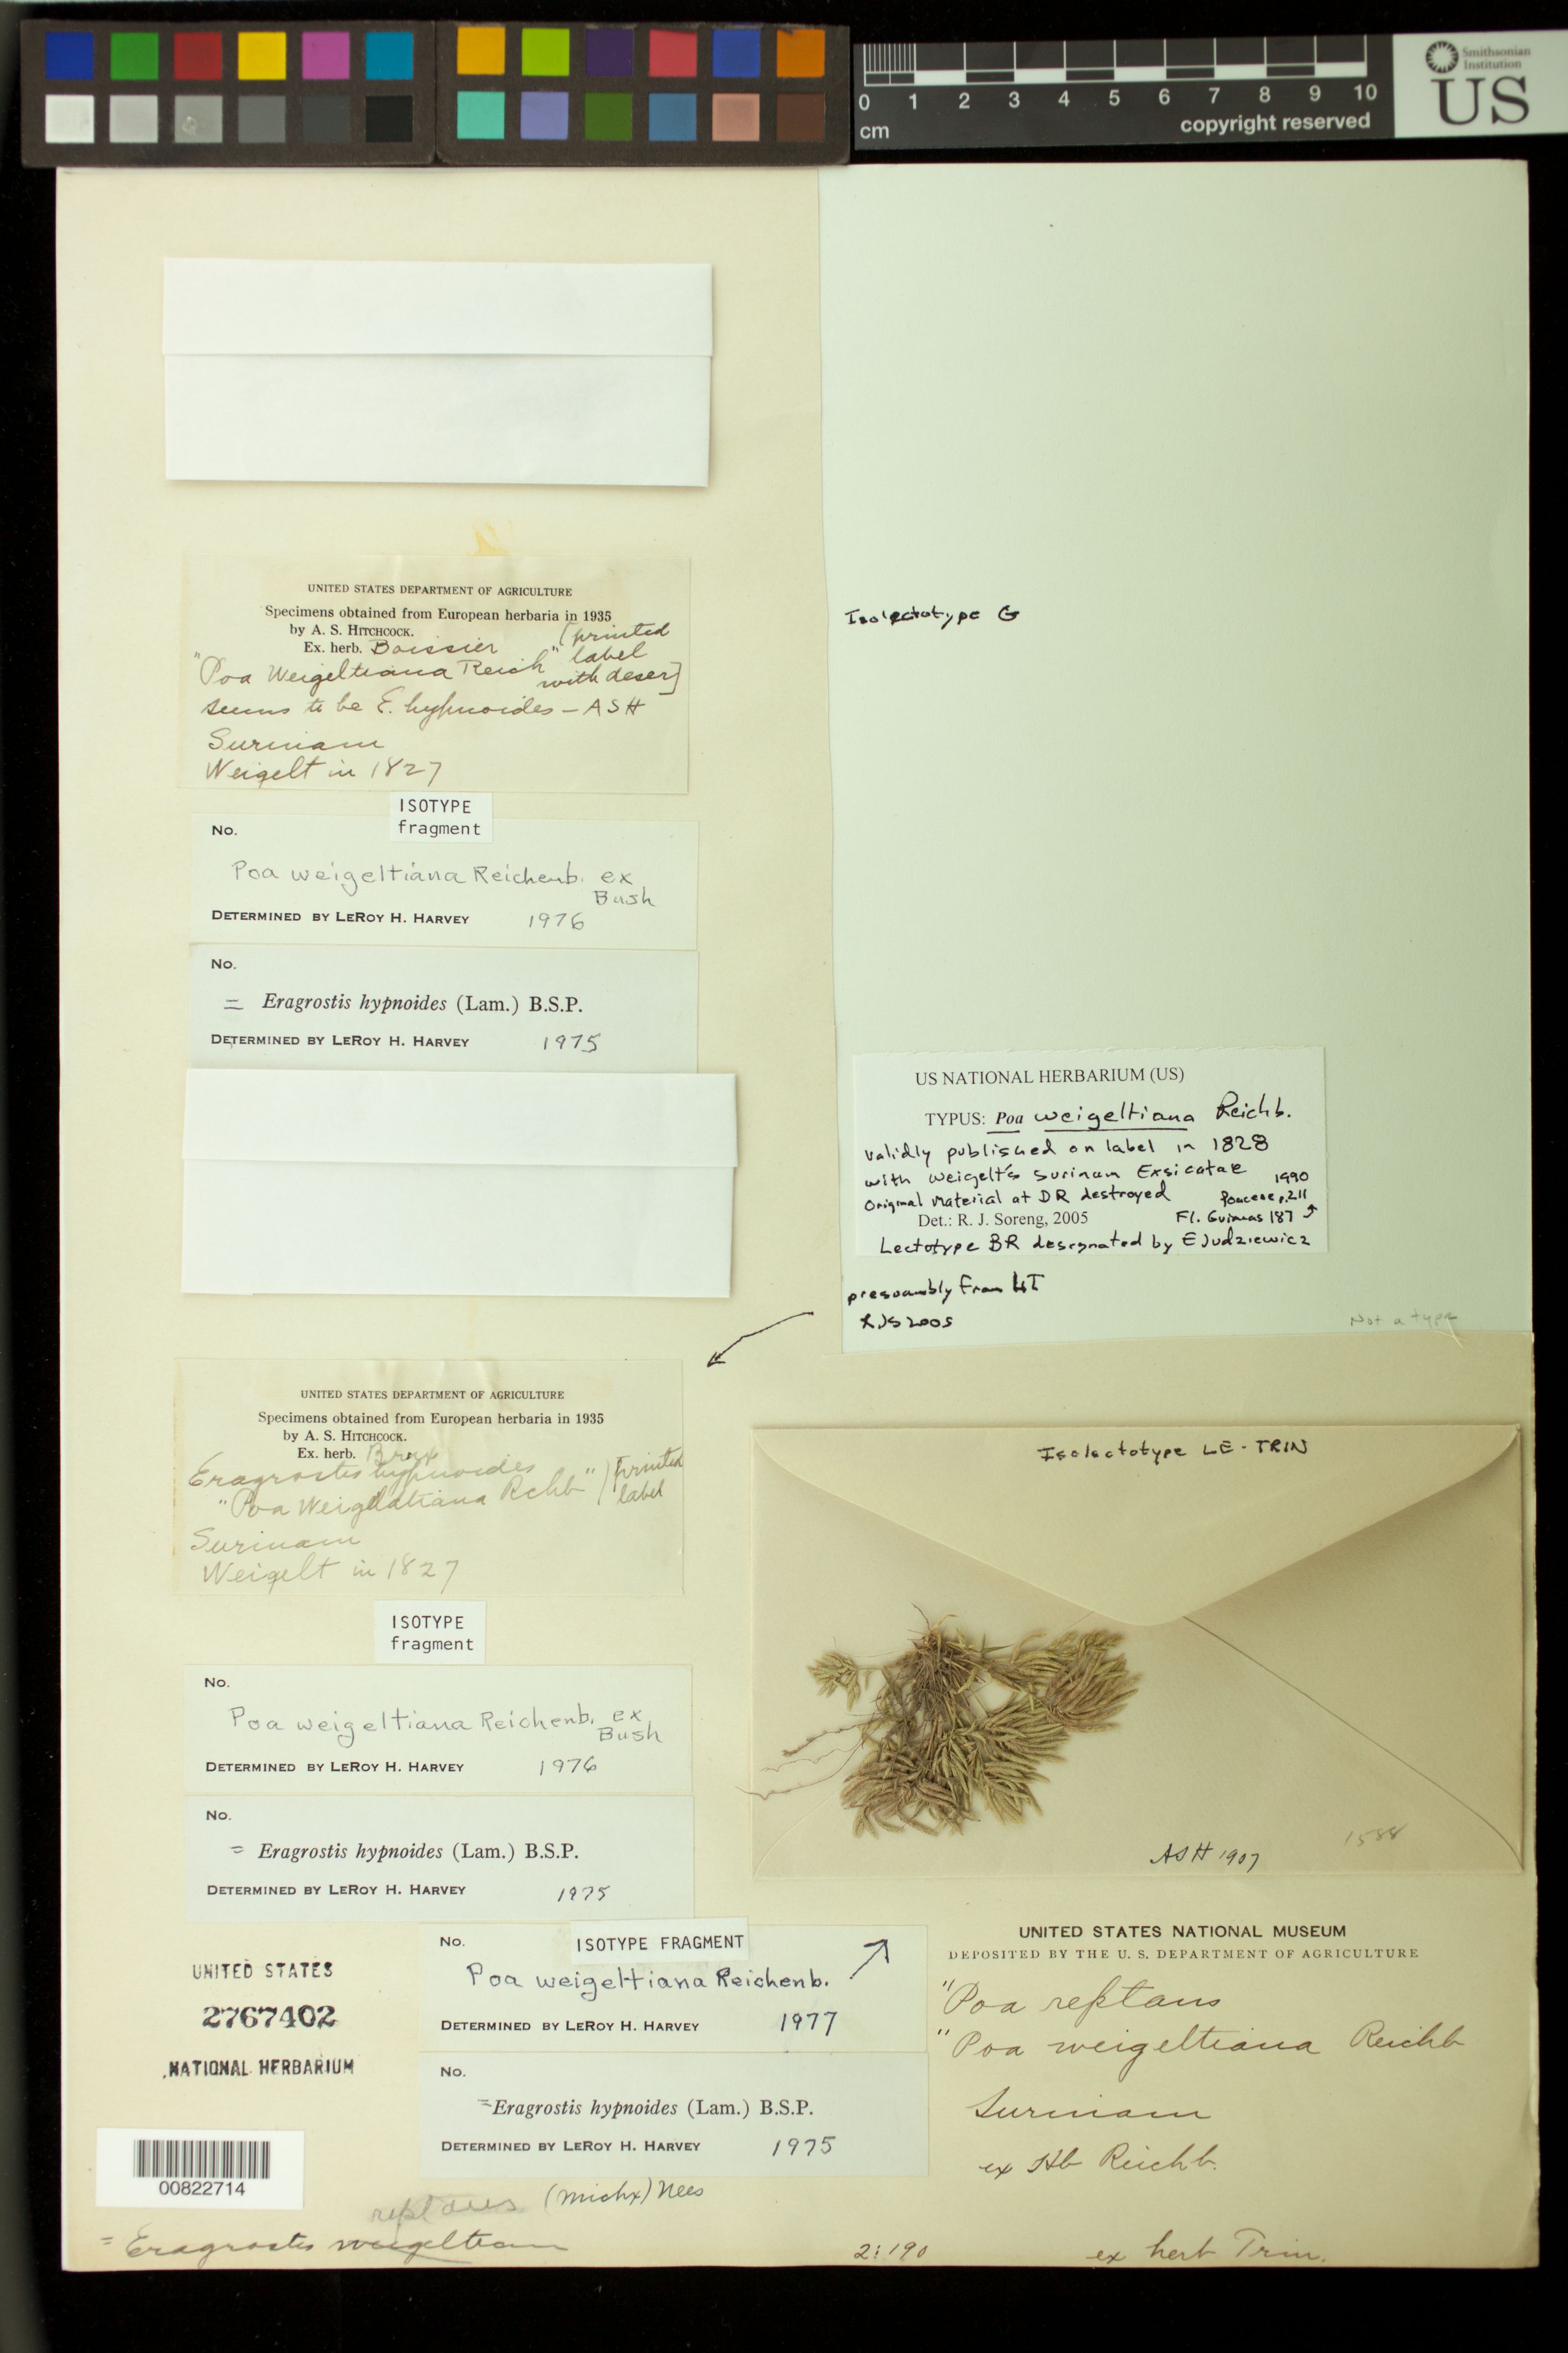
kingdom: Plantae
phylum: Tracheophyta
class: Liliopsida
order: Poales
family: Poaceae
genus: Poa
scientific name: Poa weigeltiana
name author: Rchb.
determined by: Harvey, L. H.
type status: Type Collection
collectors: C. Weigelt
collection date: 1827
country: Suriname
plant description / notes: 3 elements on sheet; fragmentary material of type specimens ex herb. Boissier, ex herb. Brussels, ex herb. Reichb. & ex herb. Trin. (?)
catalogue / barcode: US 2767402